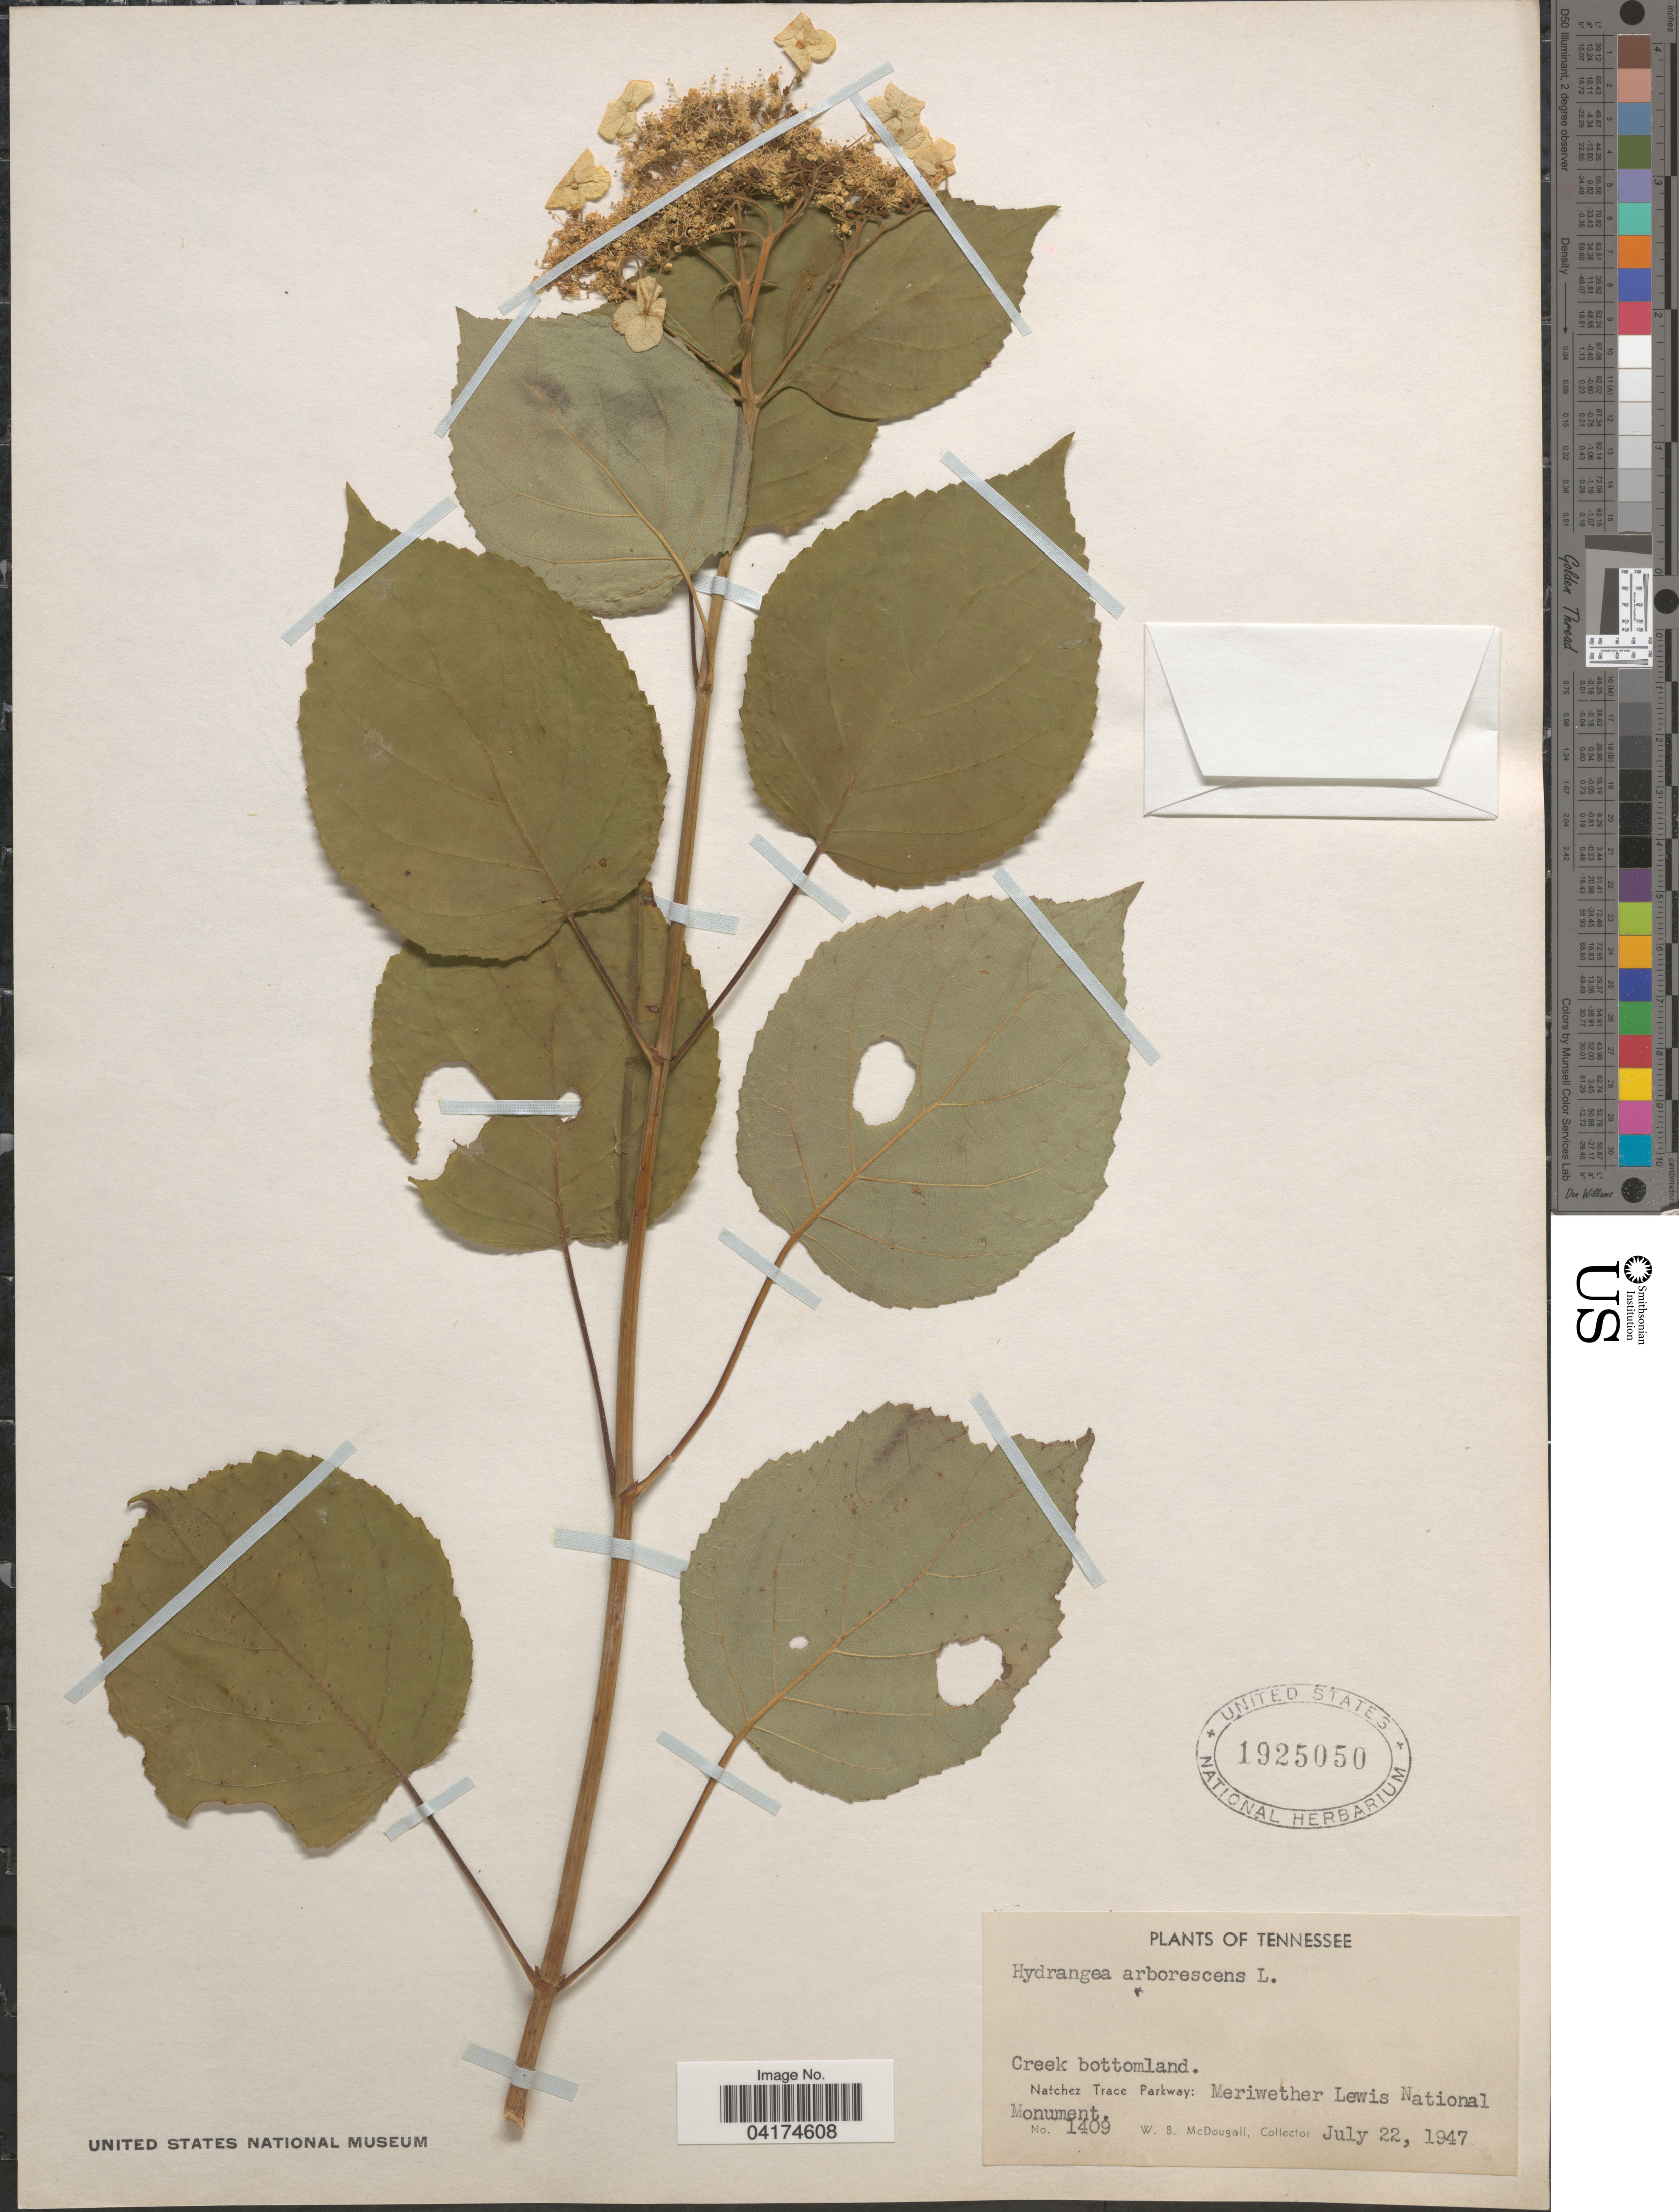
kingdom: Plantae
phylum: Tracheophyta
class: Magnoliopsida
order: Cornales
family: Hydrangeaceae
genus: Hydrangea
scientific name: Hydrangea arborescens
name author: L.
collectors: W. B. McDougall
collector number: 1409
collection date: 1947-07-22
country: United States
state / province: Tennessee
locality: Natchez Trace Parkway: Meriwether Lewis National Monument.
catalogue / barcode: US 1925050